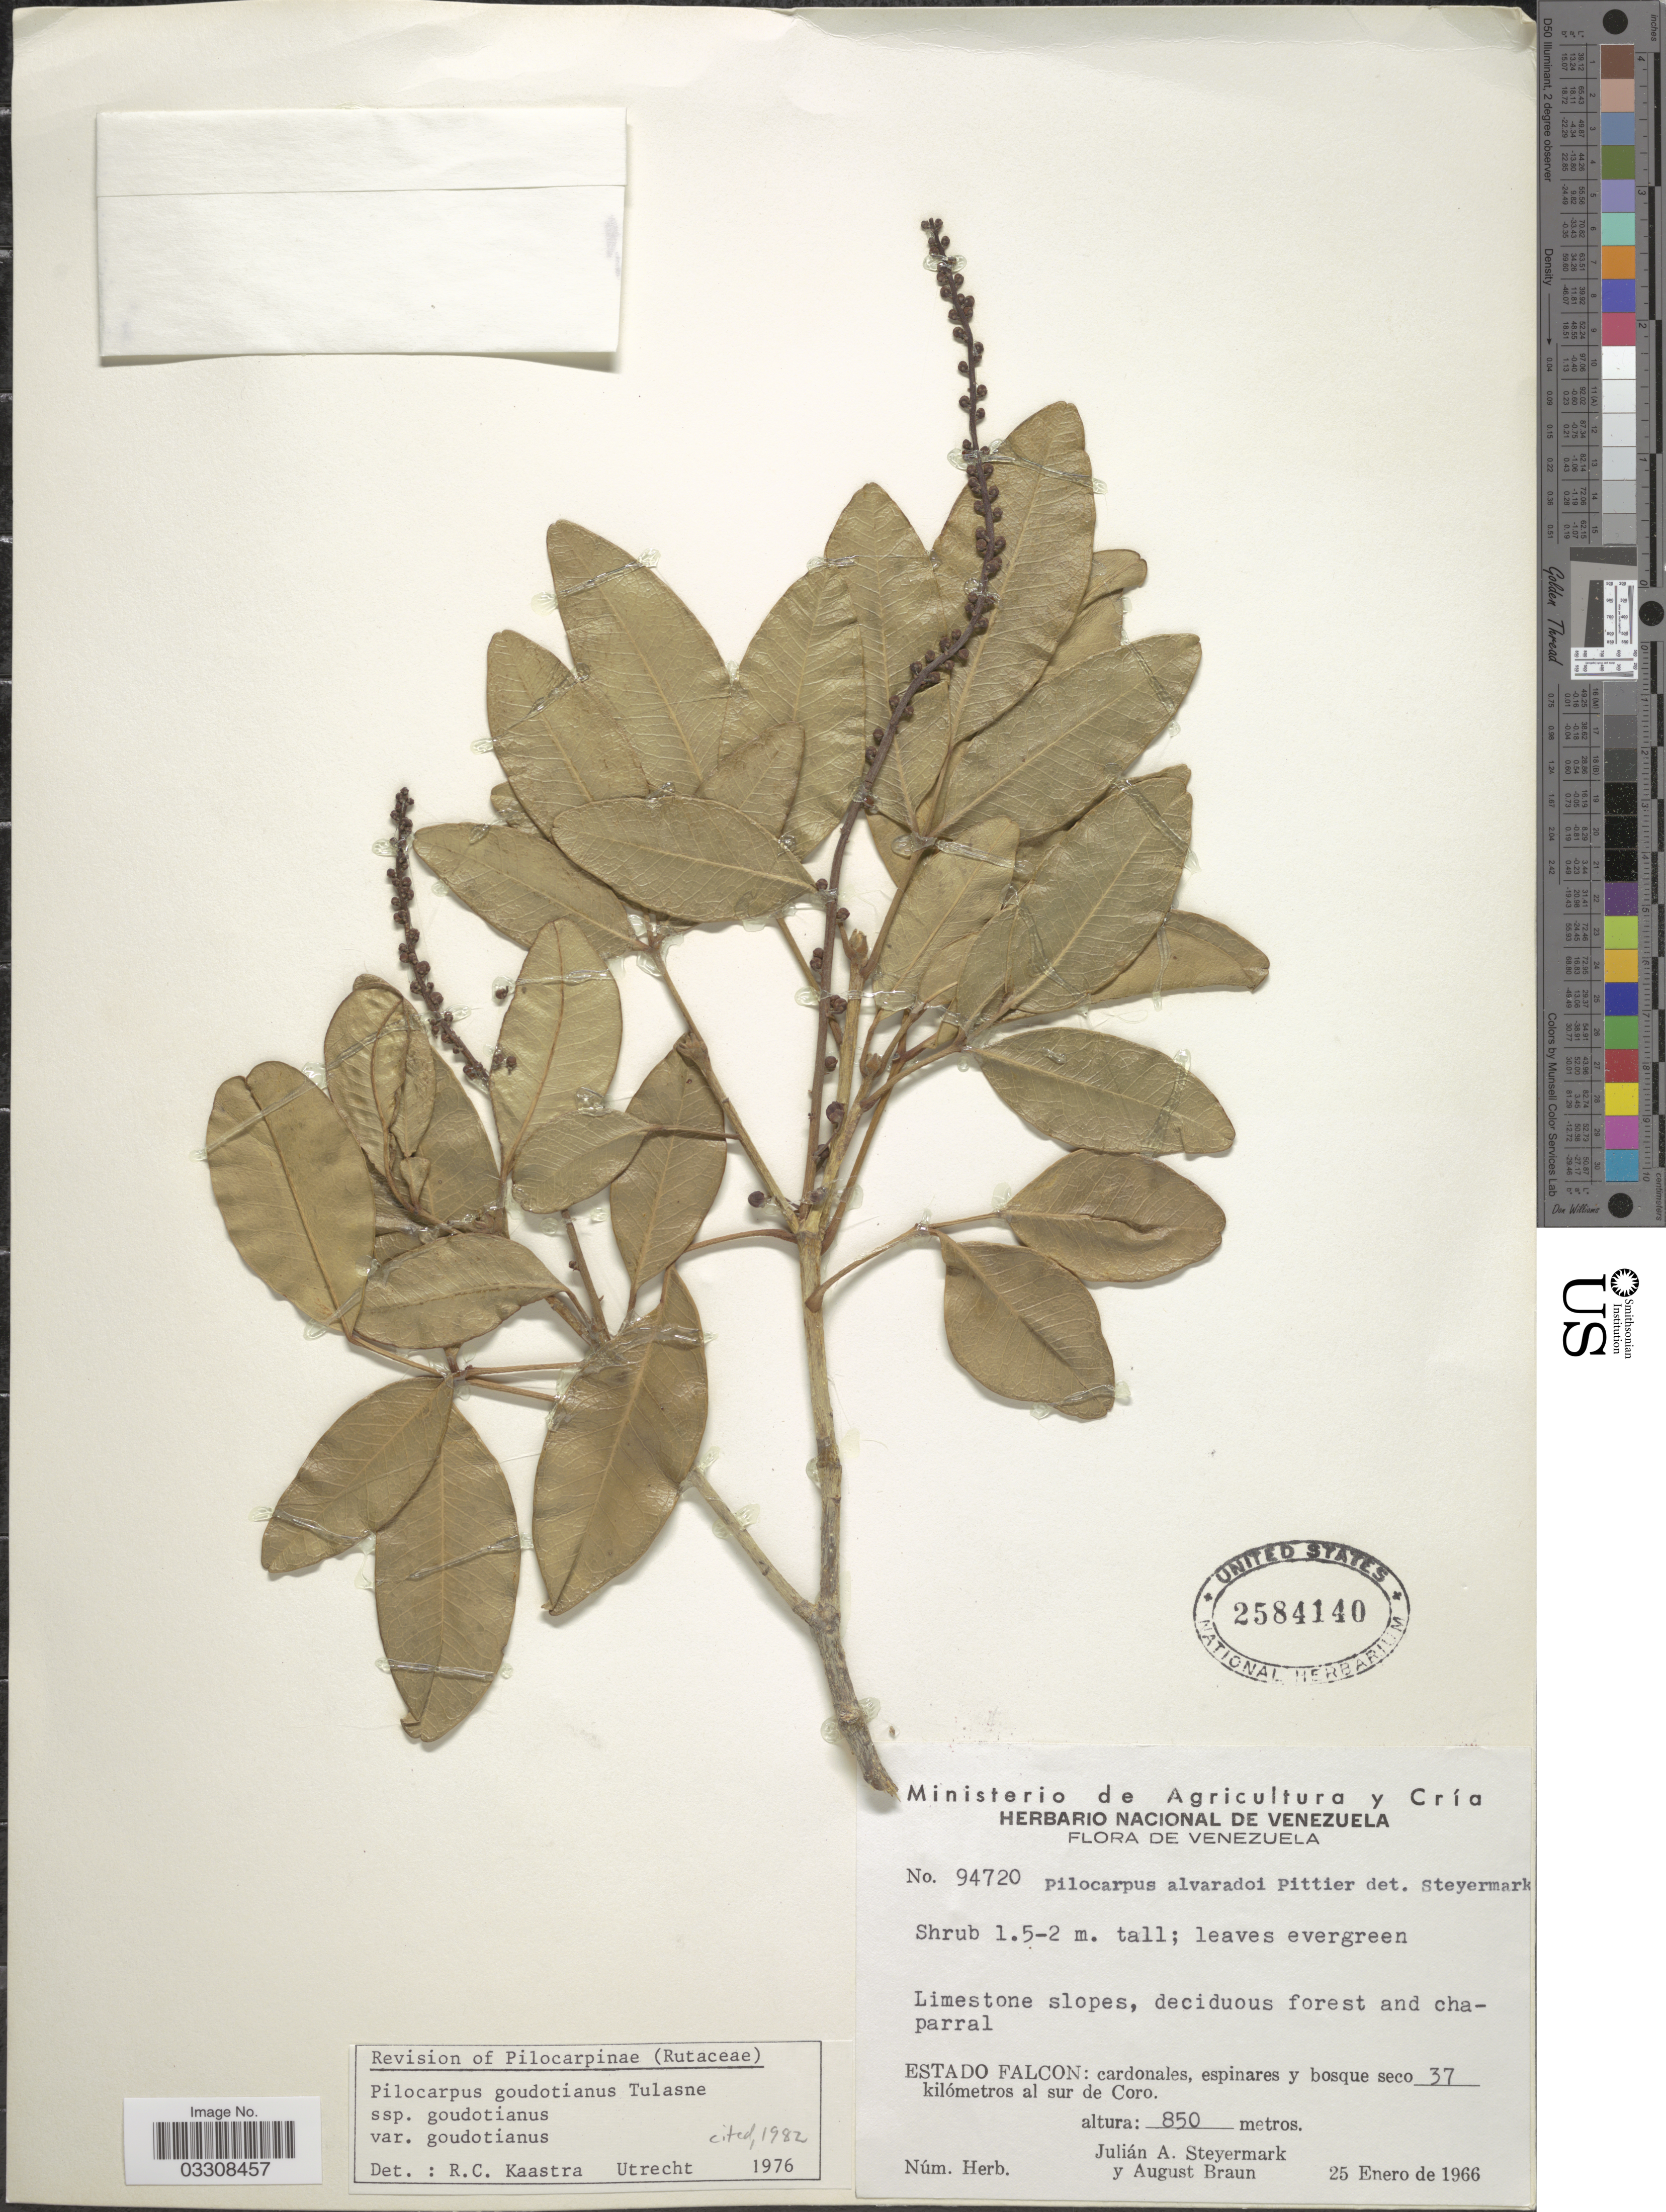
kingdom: Plantae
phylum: Tracheophyta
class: Magnoliopsida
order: Sapindales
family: Rutaceae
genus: Pilocarpus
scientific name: Pilocarpus racemosus subsp. goudotianus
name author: (Tul.) Skorupa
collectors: J. Steyermark & A. Braun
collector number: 94720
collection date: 1966-01-25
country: Venezuela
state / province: Falcón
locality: Cardonales, espinares y bosque seco 37 kilómetros al sur de Coro.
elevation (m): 850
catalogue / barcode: US 2584140